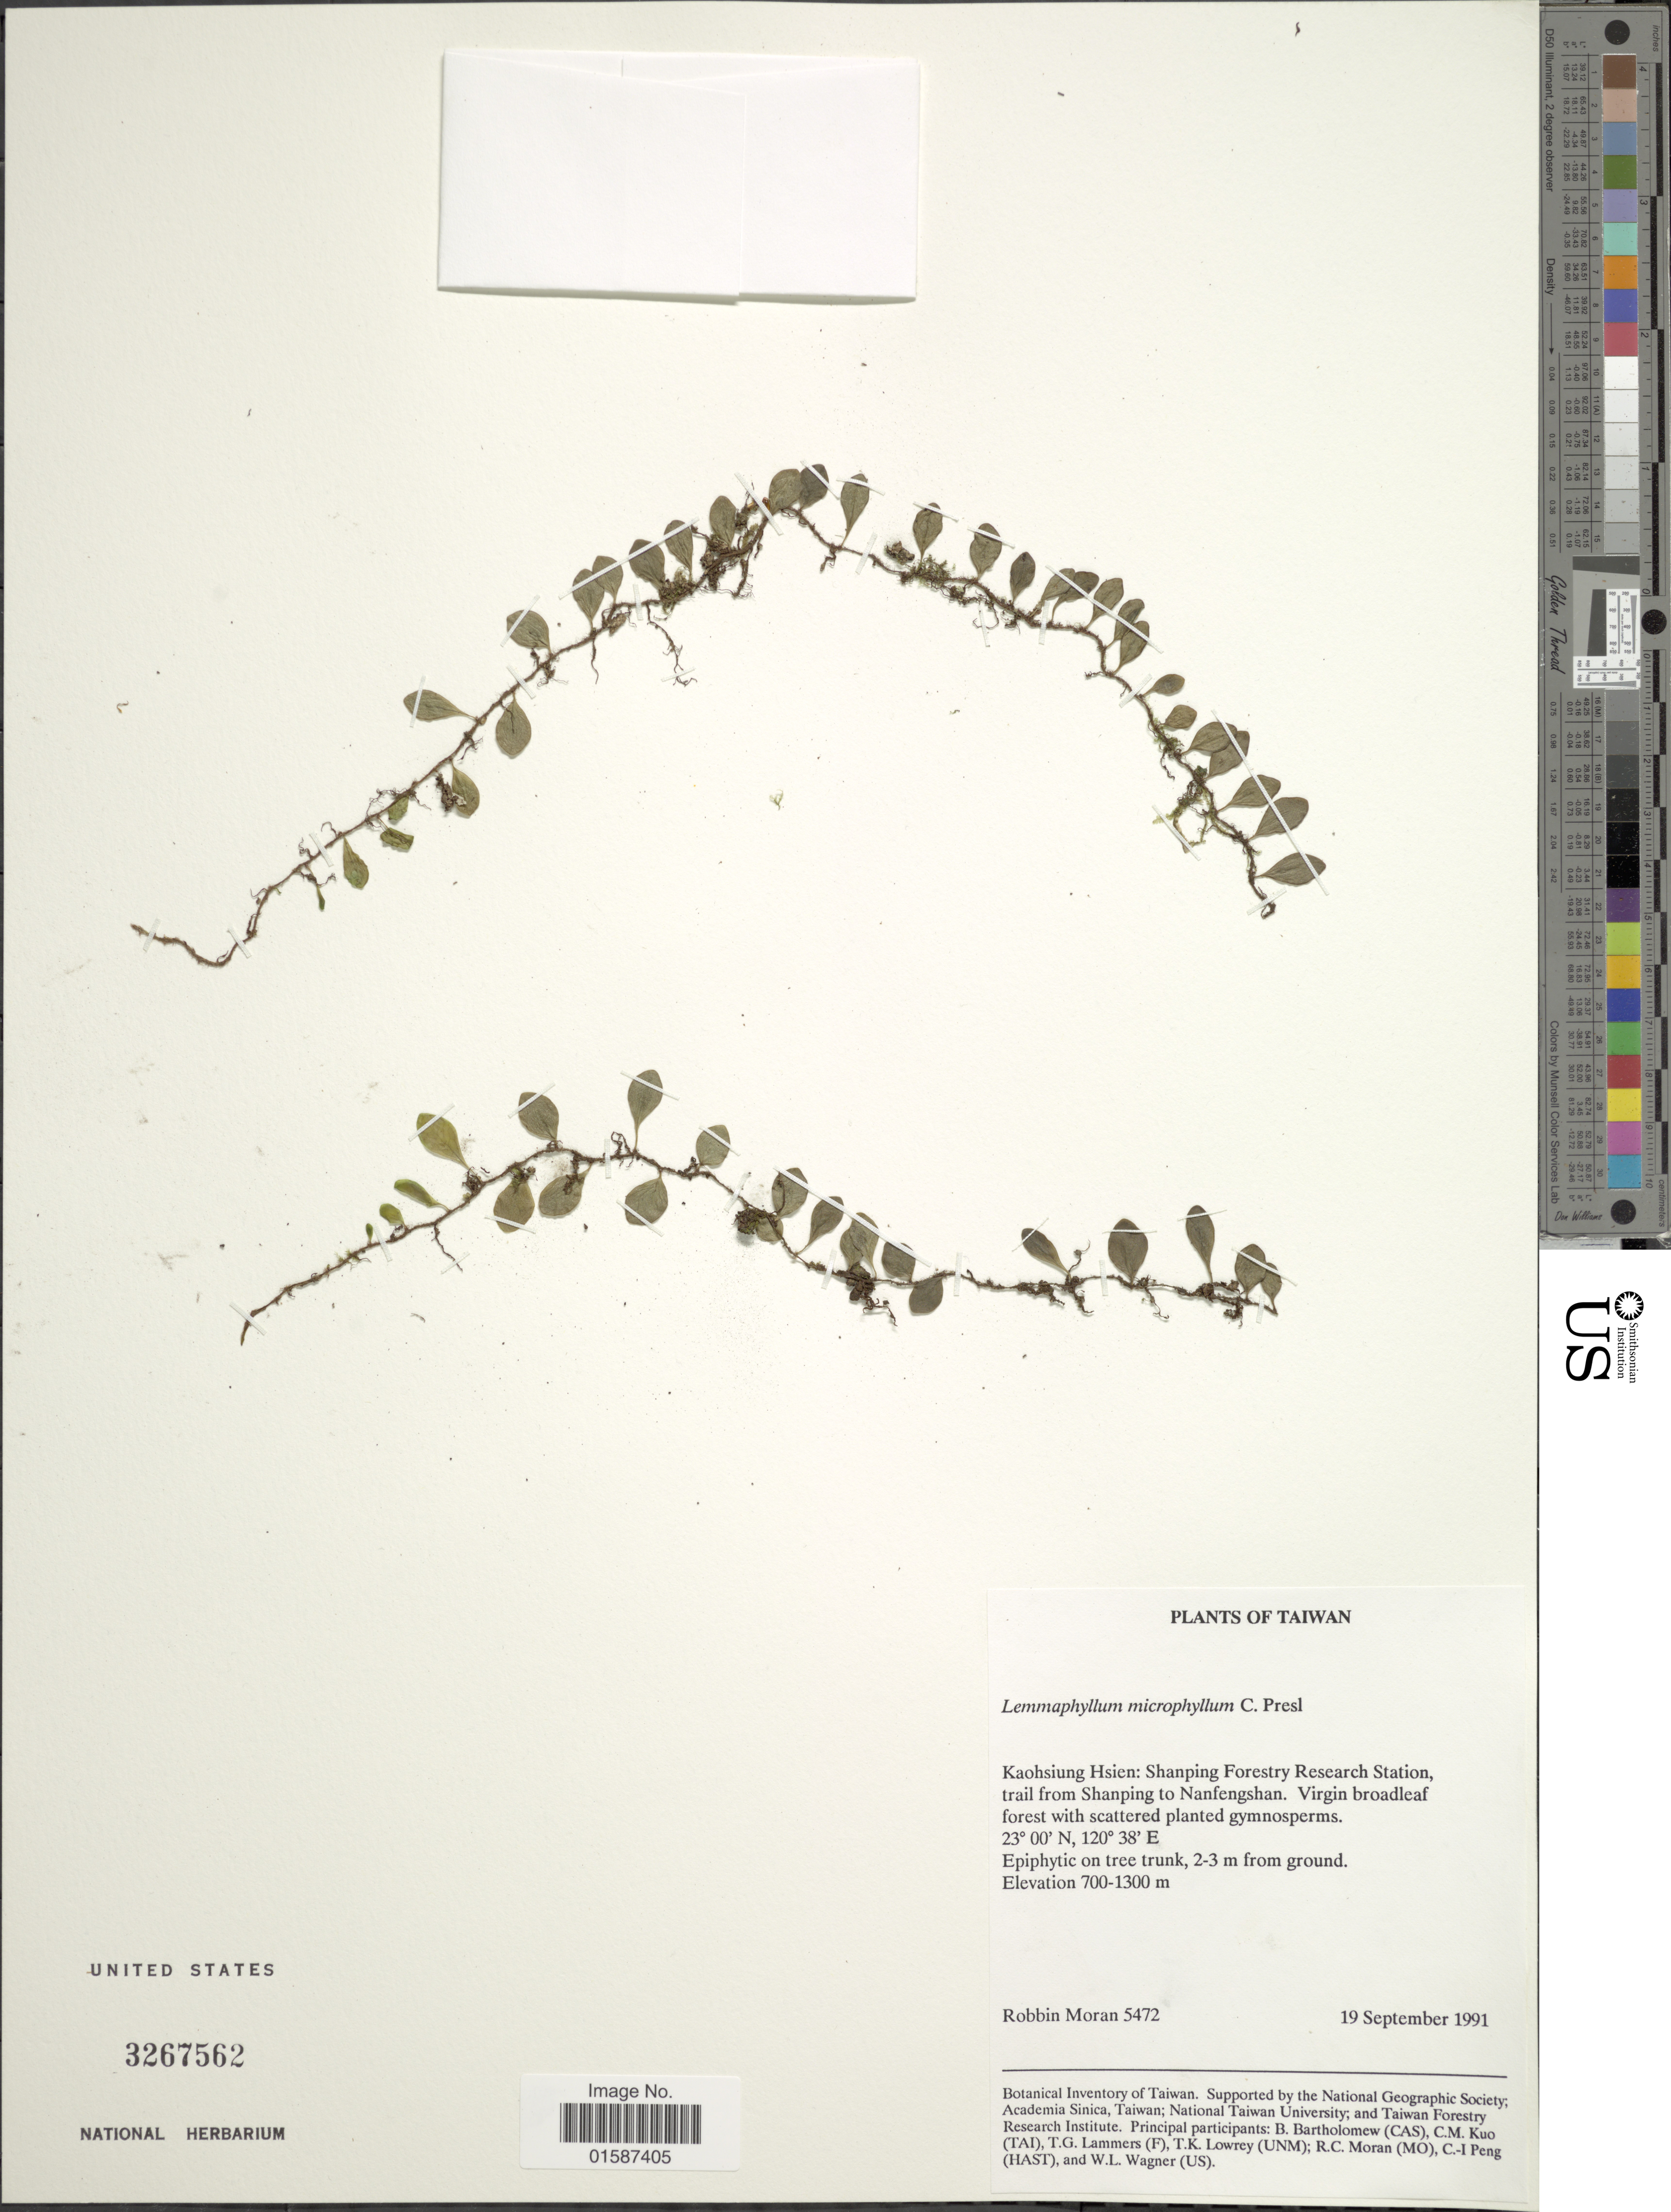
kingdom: Plantae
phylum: Tracheophyta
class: Polypodiopsida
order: Polypodiales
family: Polypodiaceae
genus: Lemmaphyllum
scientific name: Lemmaphyllum microphyllum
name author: C. Presl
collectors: R. C. Moran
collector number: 5471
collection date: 1991-09-19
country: Taiwan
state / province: Kaohsiung City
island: Taiwan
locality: Kaohsiung Hsien: Shanping Forestry Research Station, trail from Shanping to Nanfengshan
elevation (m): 700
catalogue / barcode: US 3267562